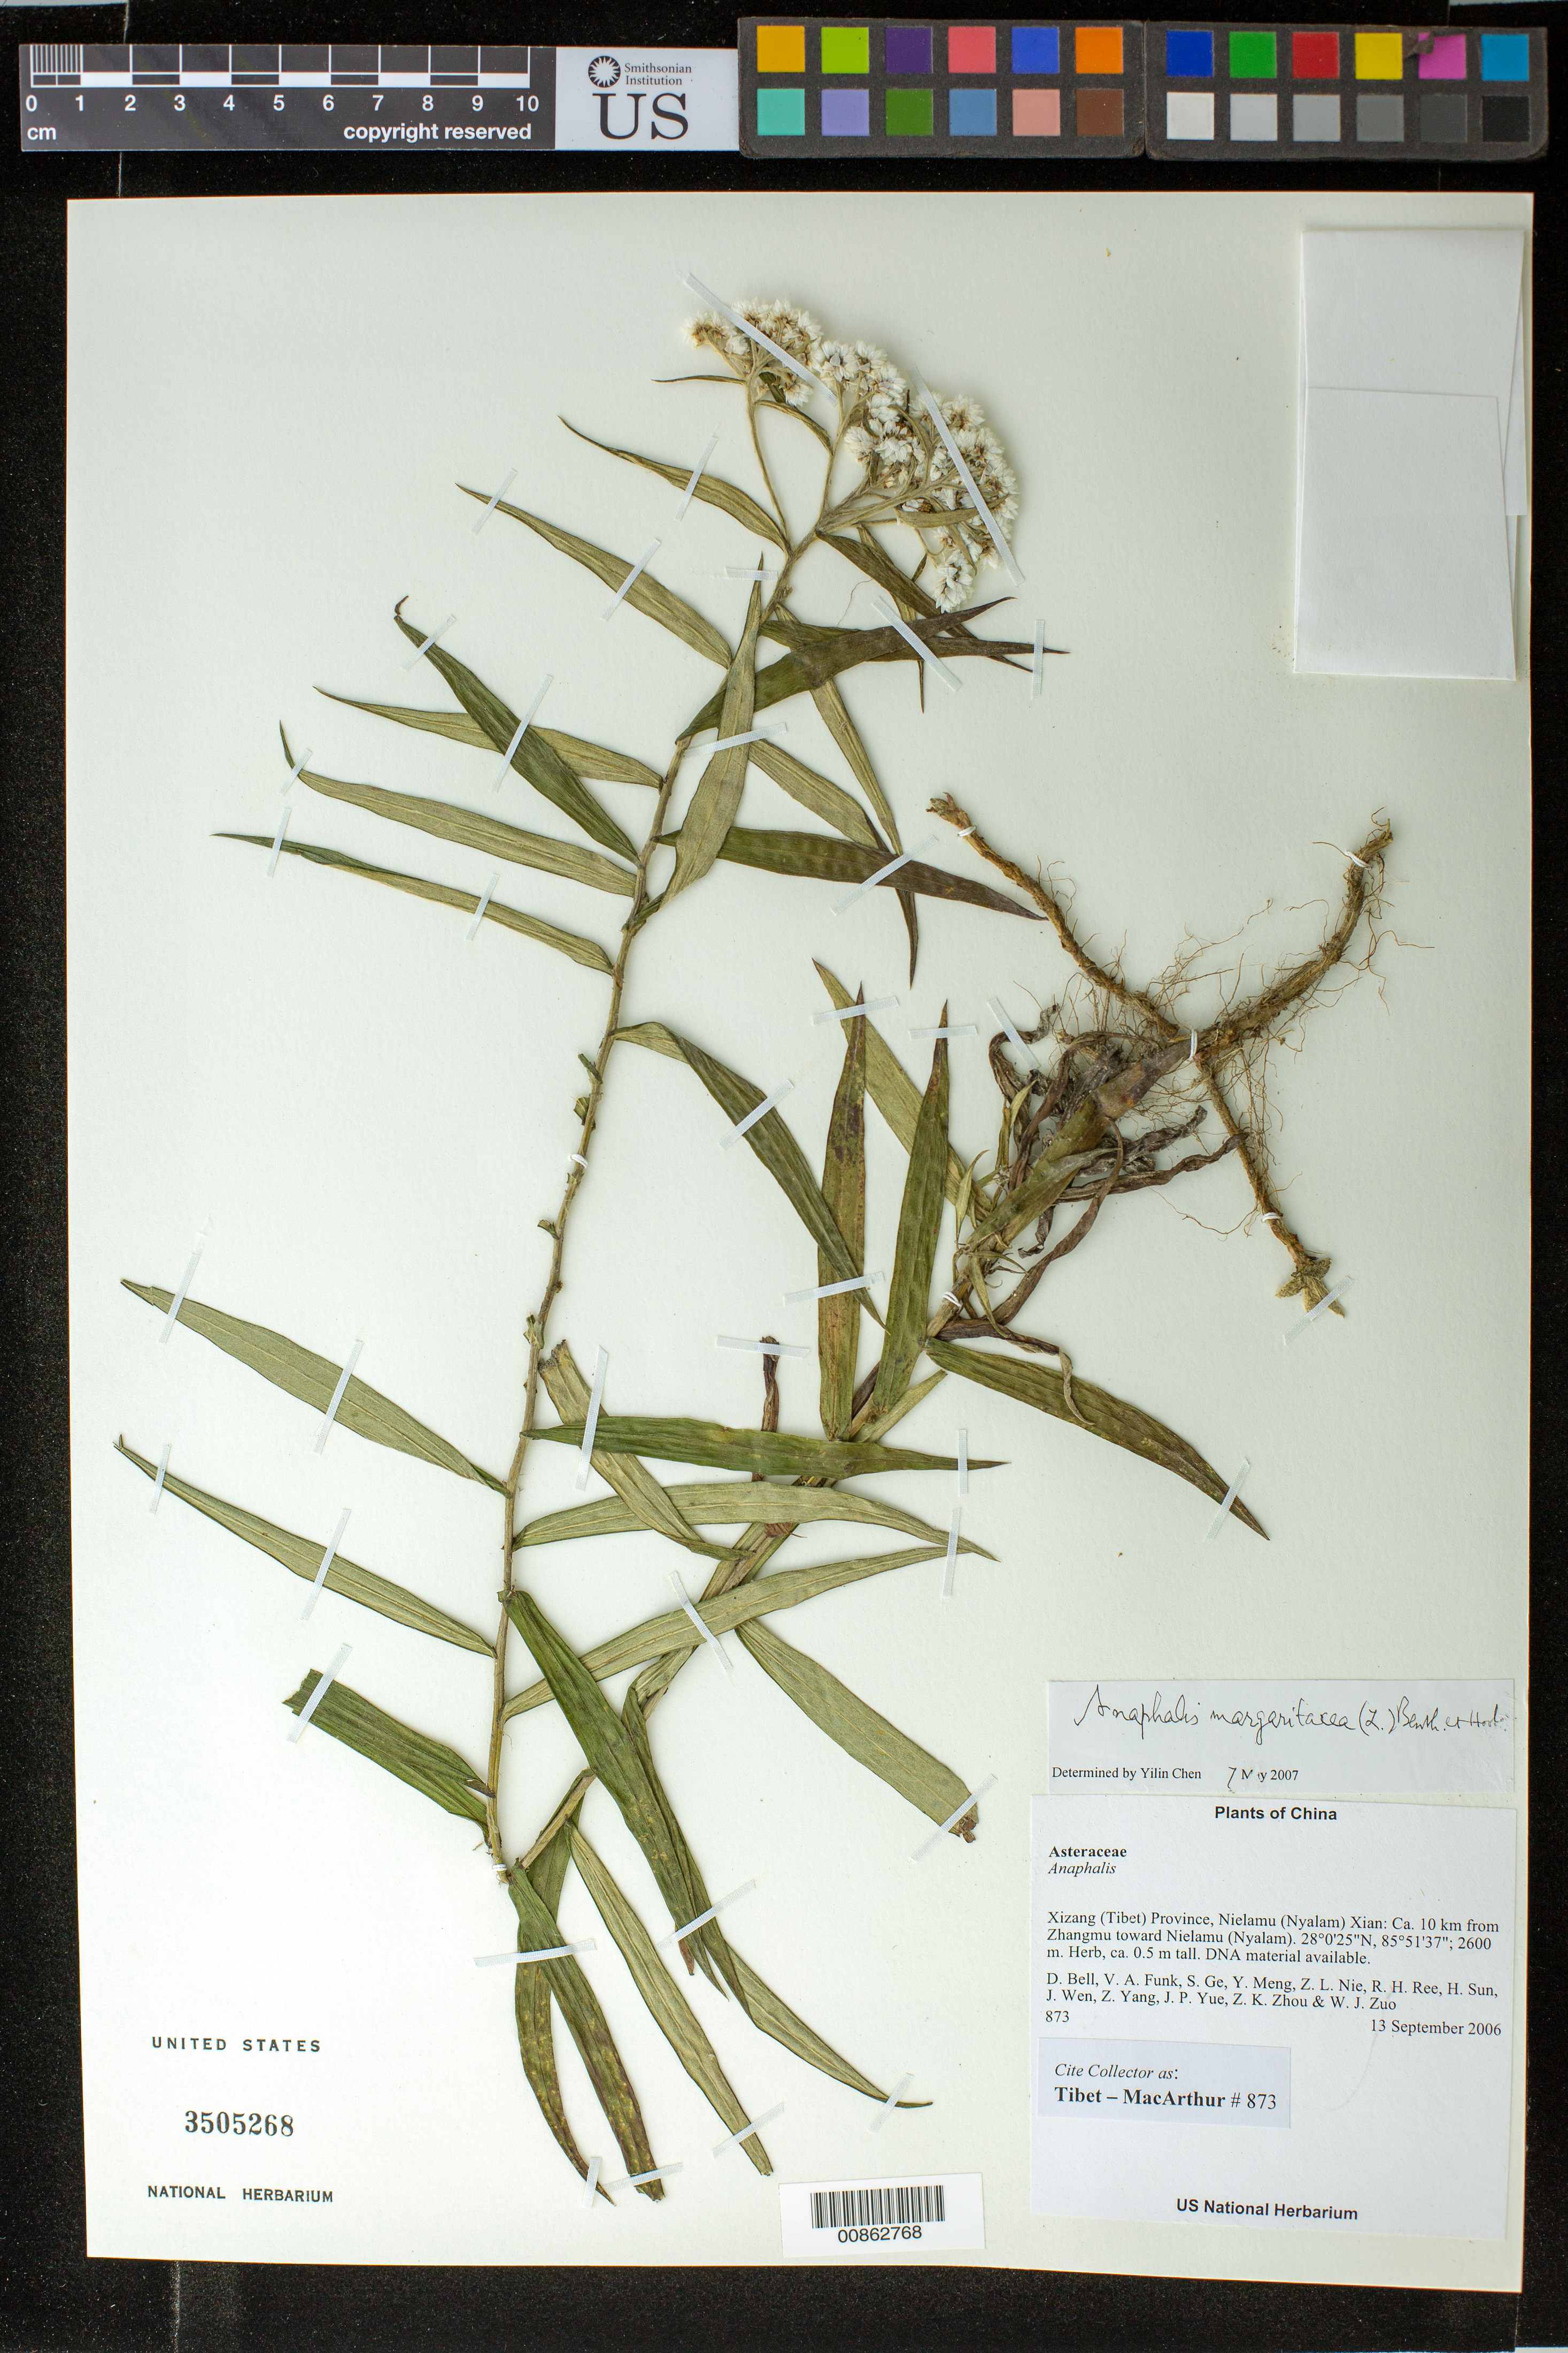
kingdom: Plantae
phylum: Tracheophyta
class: Magnoliopsida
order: Asterales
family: Asteraceae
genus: Anaphalis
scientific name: Anaphalis margaritacea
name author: (L.) Benth. & Hook. f.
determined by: Yilin Chen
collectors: Tibet-MacArthur, D. A. Bell, V. Funk, S. Ge, Y. Meng, Z. Nie, R. Ree, H. Sun, J. Wen, Z. Yang, J. Yue, Z. Zhou & W. Zuo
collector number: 873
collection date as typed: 13 Sep 2006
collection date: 2006-09-13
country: China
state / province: Xizang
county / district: Nielamu (Nyalam) Xian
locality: Ca. 10 km from Zhangmu toward Nielamu (Nyalam).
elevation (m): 2600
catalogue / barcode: US 3505268